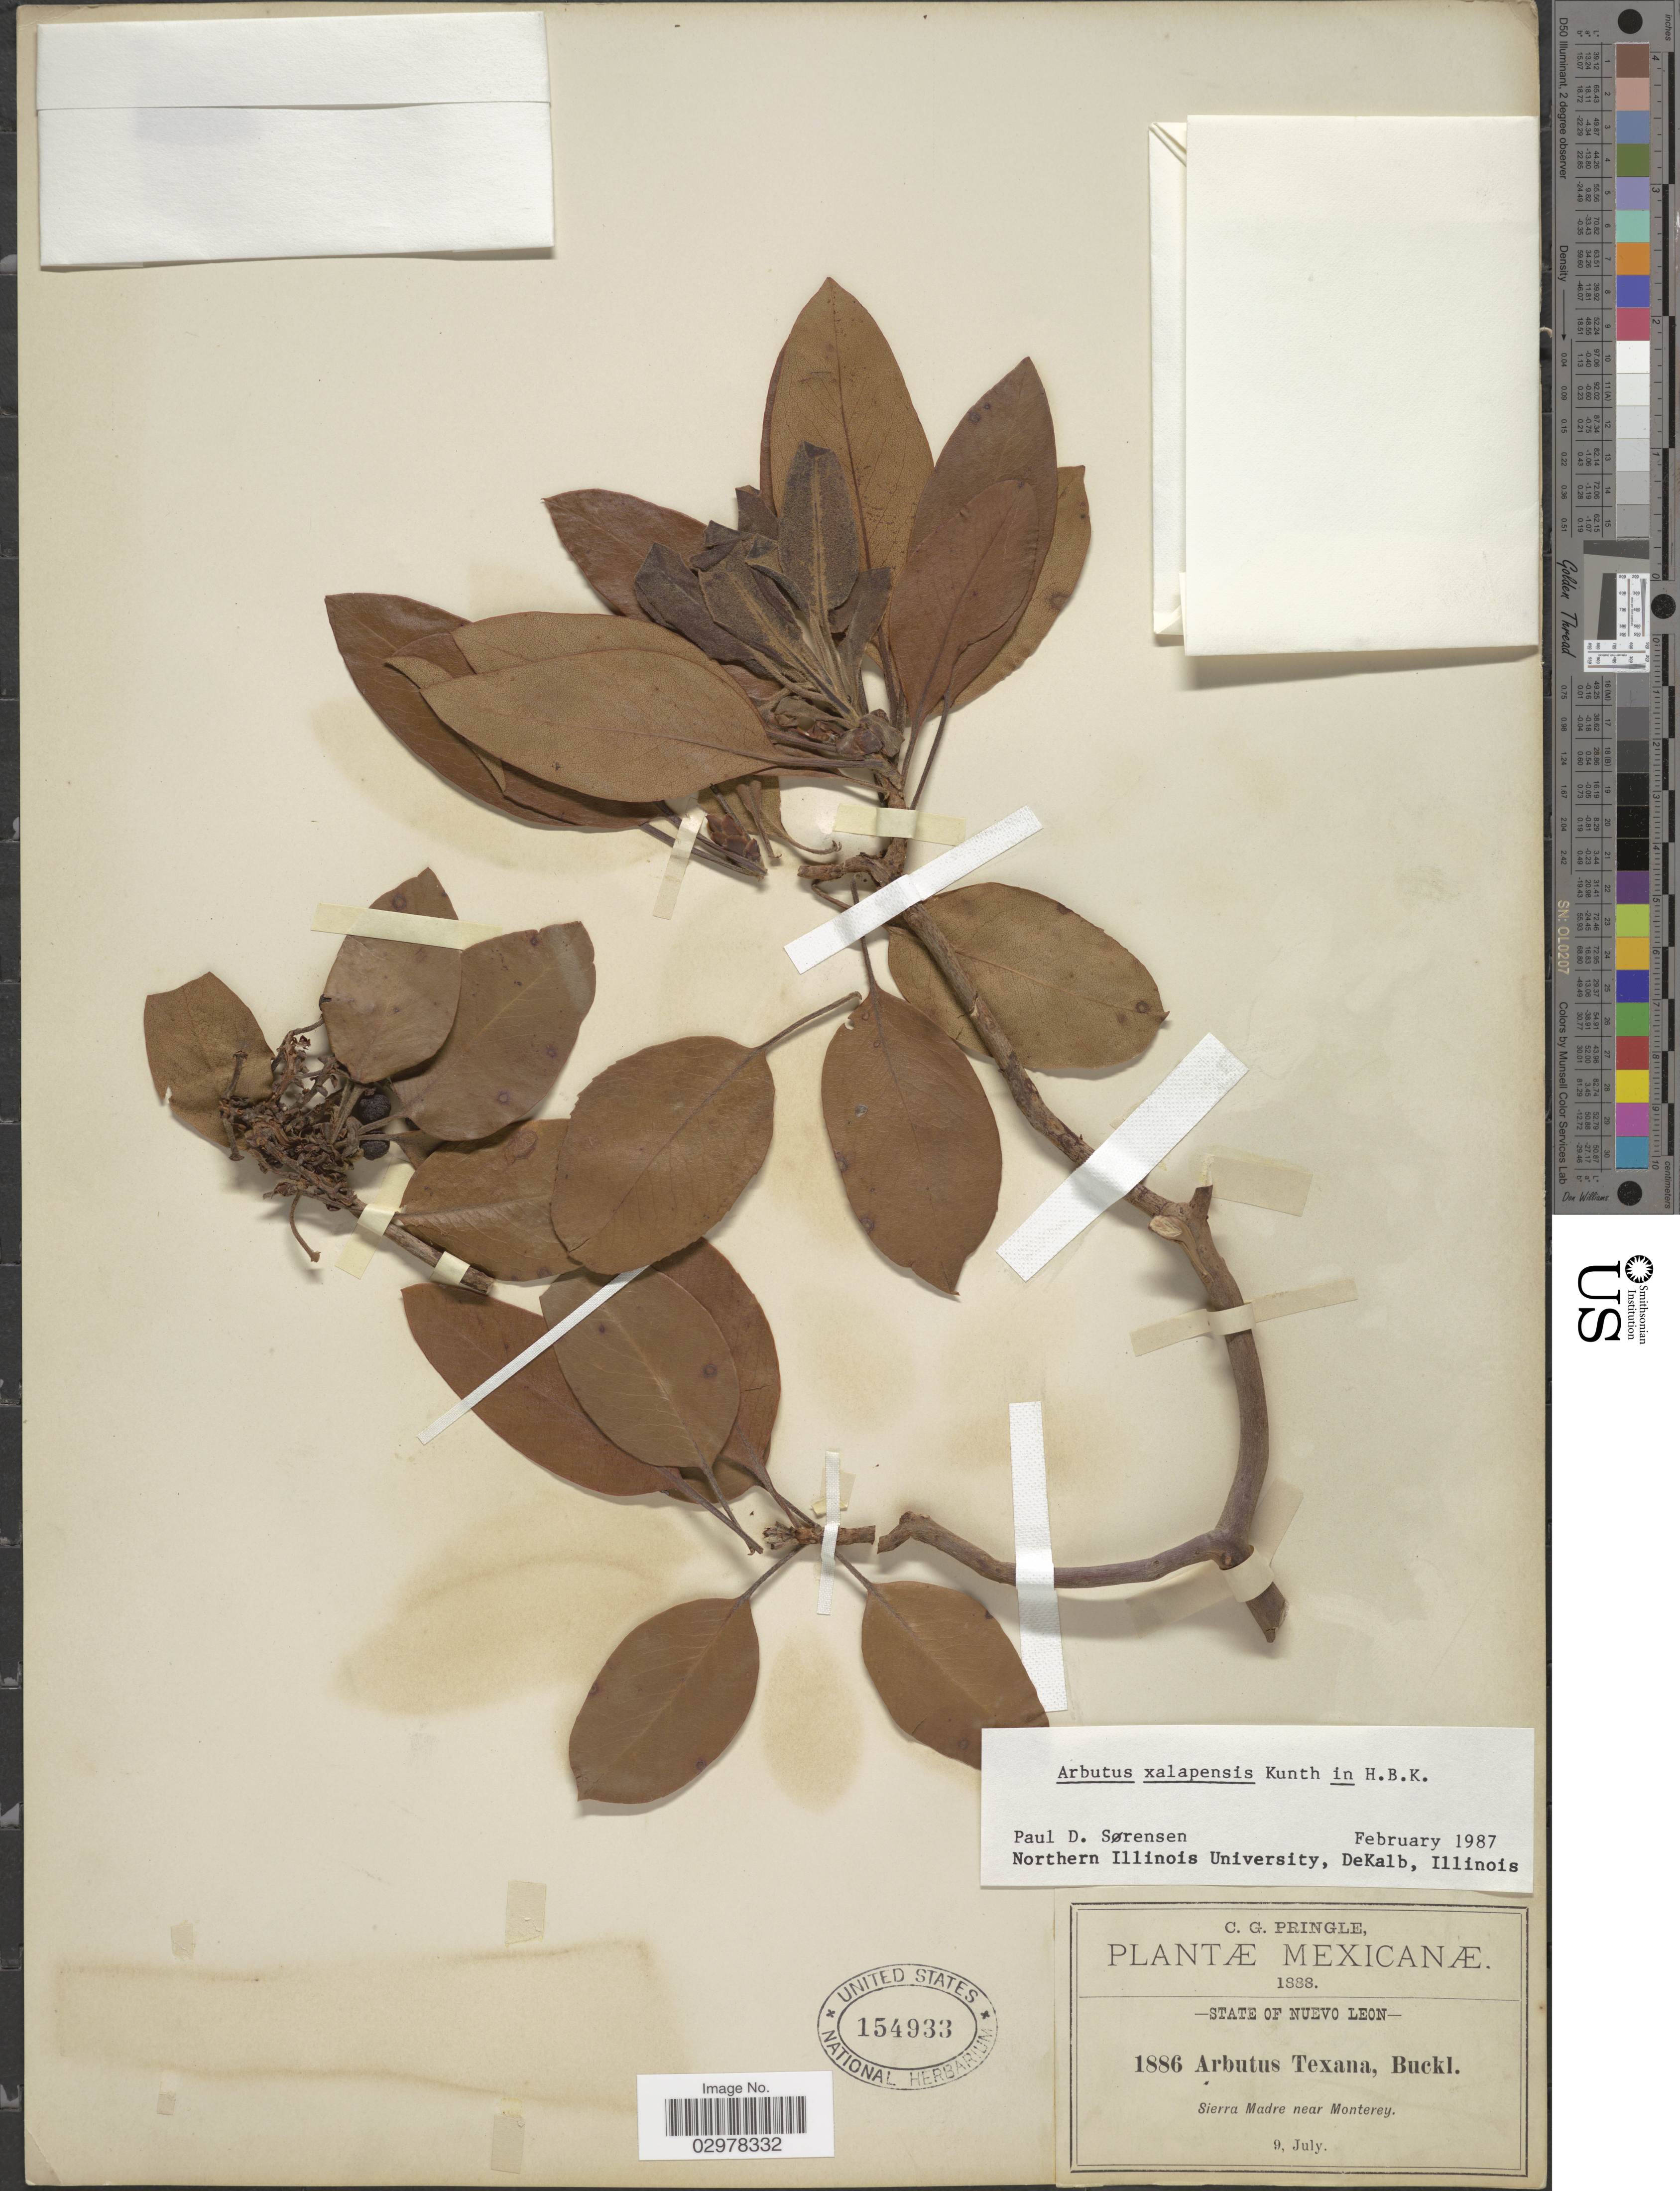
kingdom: Plantae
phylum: Tracheophyta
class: Magnoliopsida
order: Ericales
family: Ericaceae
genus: Arbutus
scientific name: Arbutus xalapensis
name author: Kunth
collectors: C. G. Pringle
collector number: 1886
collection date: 1888-07-09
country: Mexico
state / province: Nuevo León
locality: Sierra Madre near Monterey.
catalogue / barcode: US 154933